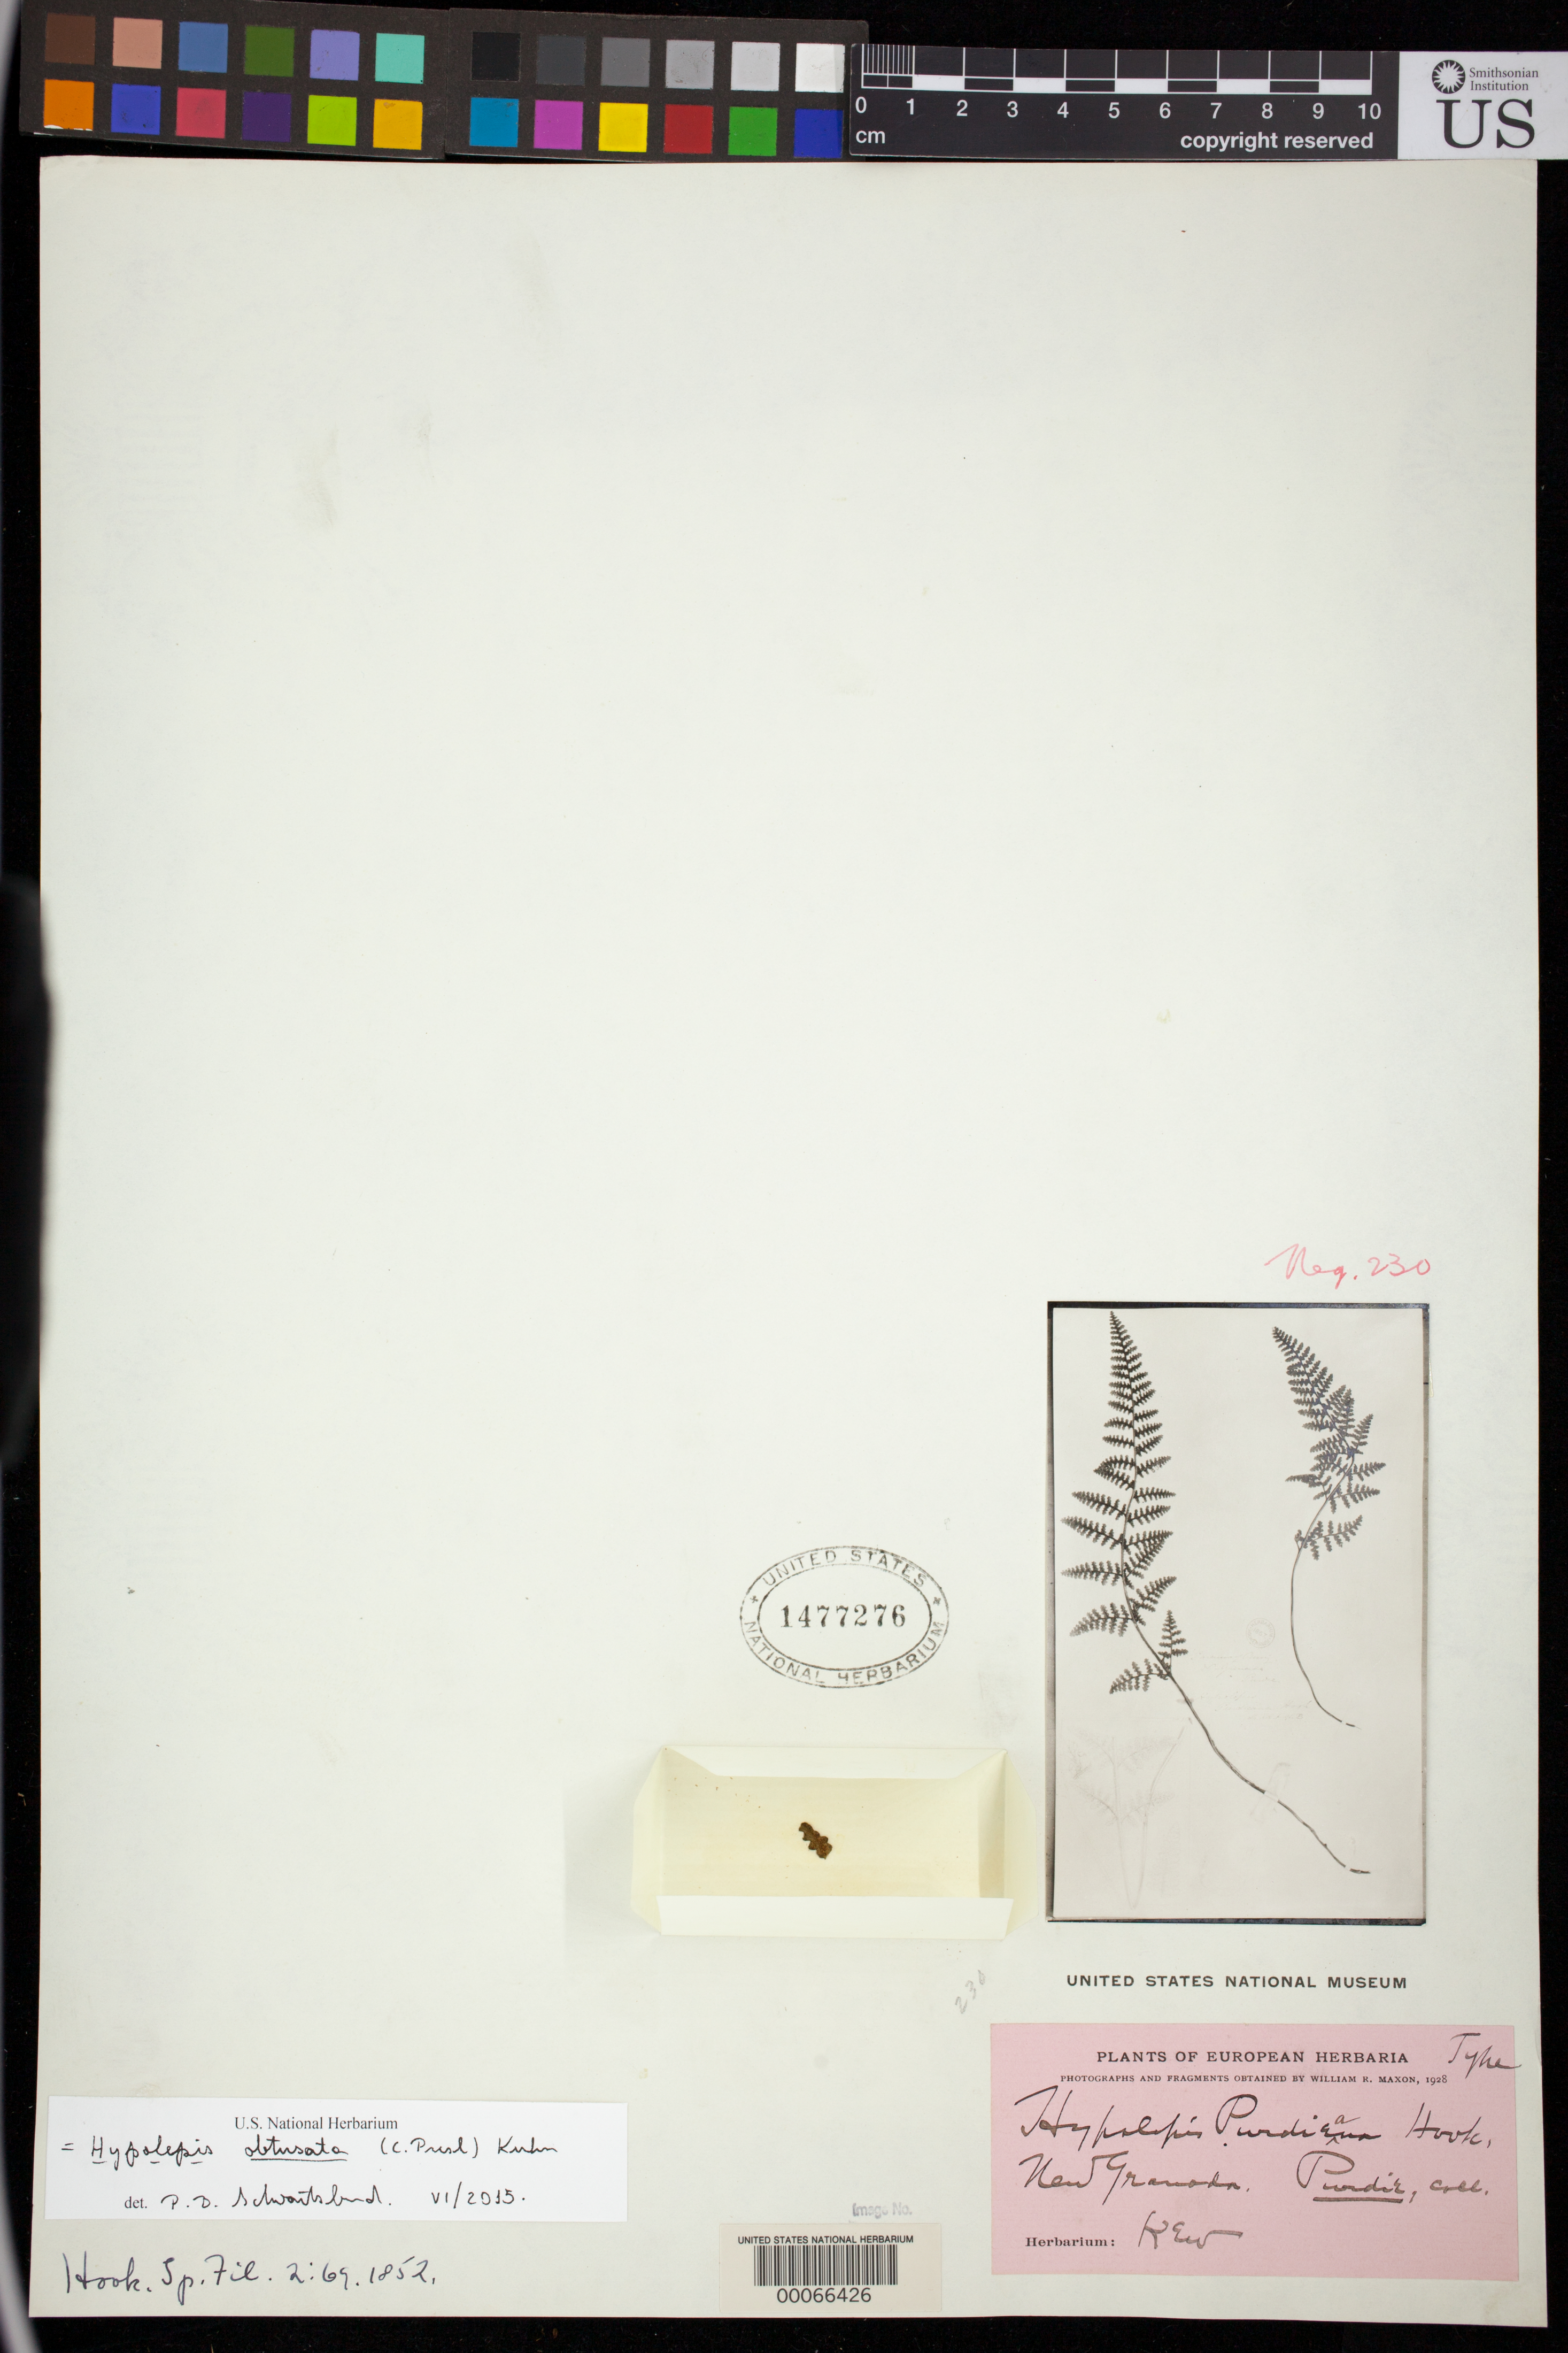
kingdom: Plantae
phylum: Tracheophyta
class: Polypodiopsida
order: Polypodiales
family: Dennstaedtiaceae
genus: Hypolepis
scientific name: Hypolepis purdieana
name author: Hook.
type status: Type Collection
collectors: W. Purdie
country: Colombia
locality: New Grenada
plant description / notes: Photograph and fragmentary material of type specimen ex herb. Kew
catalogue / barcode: US 1477276